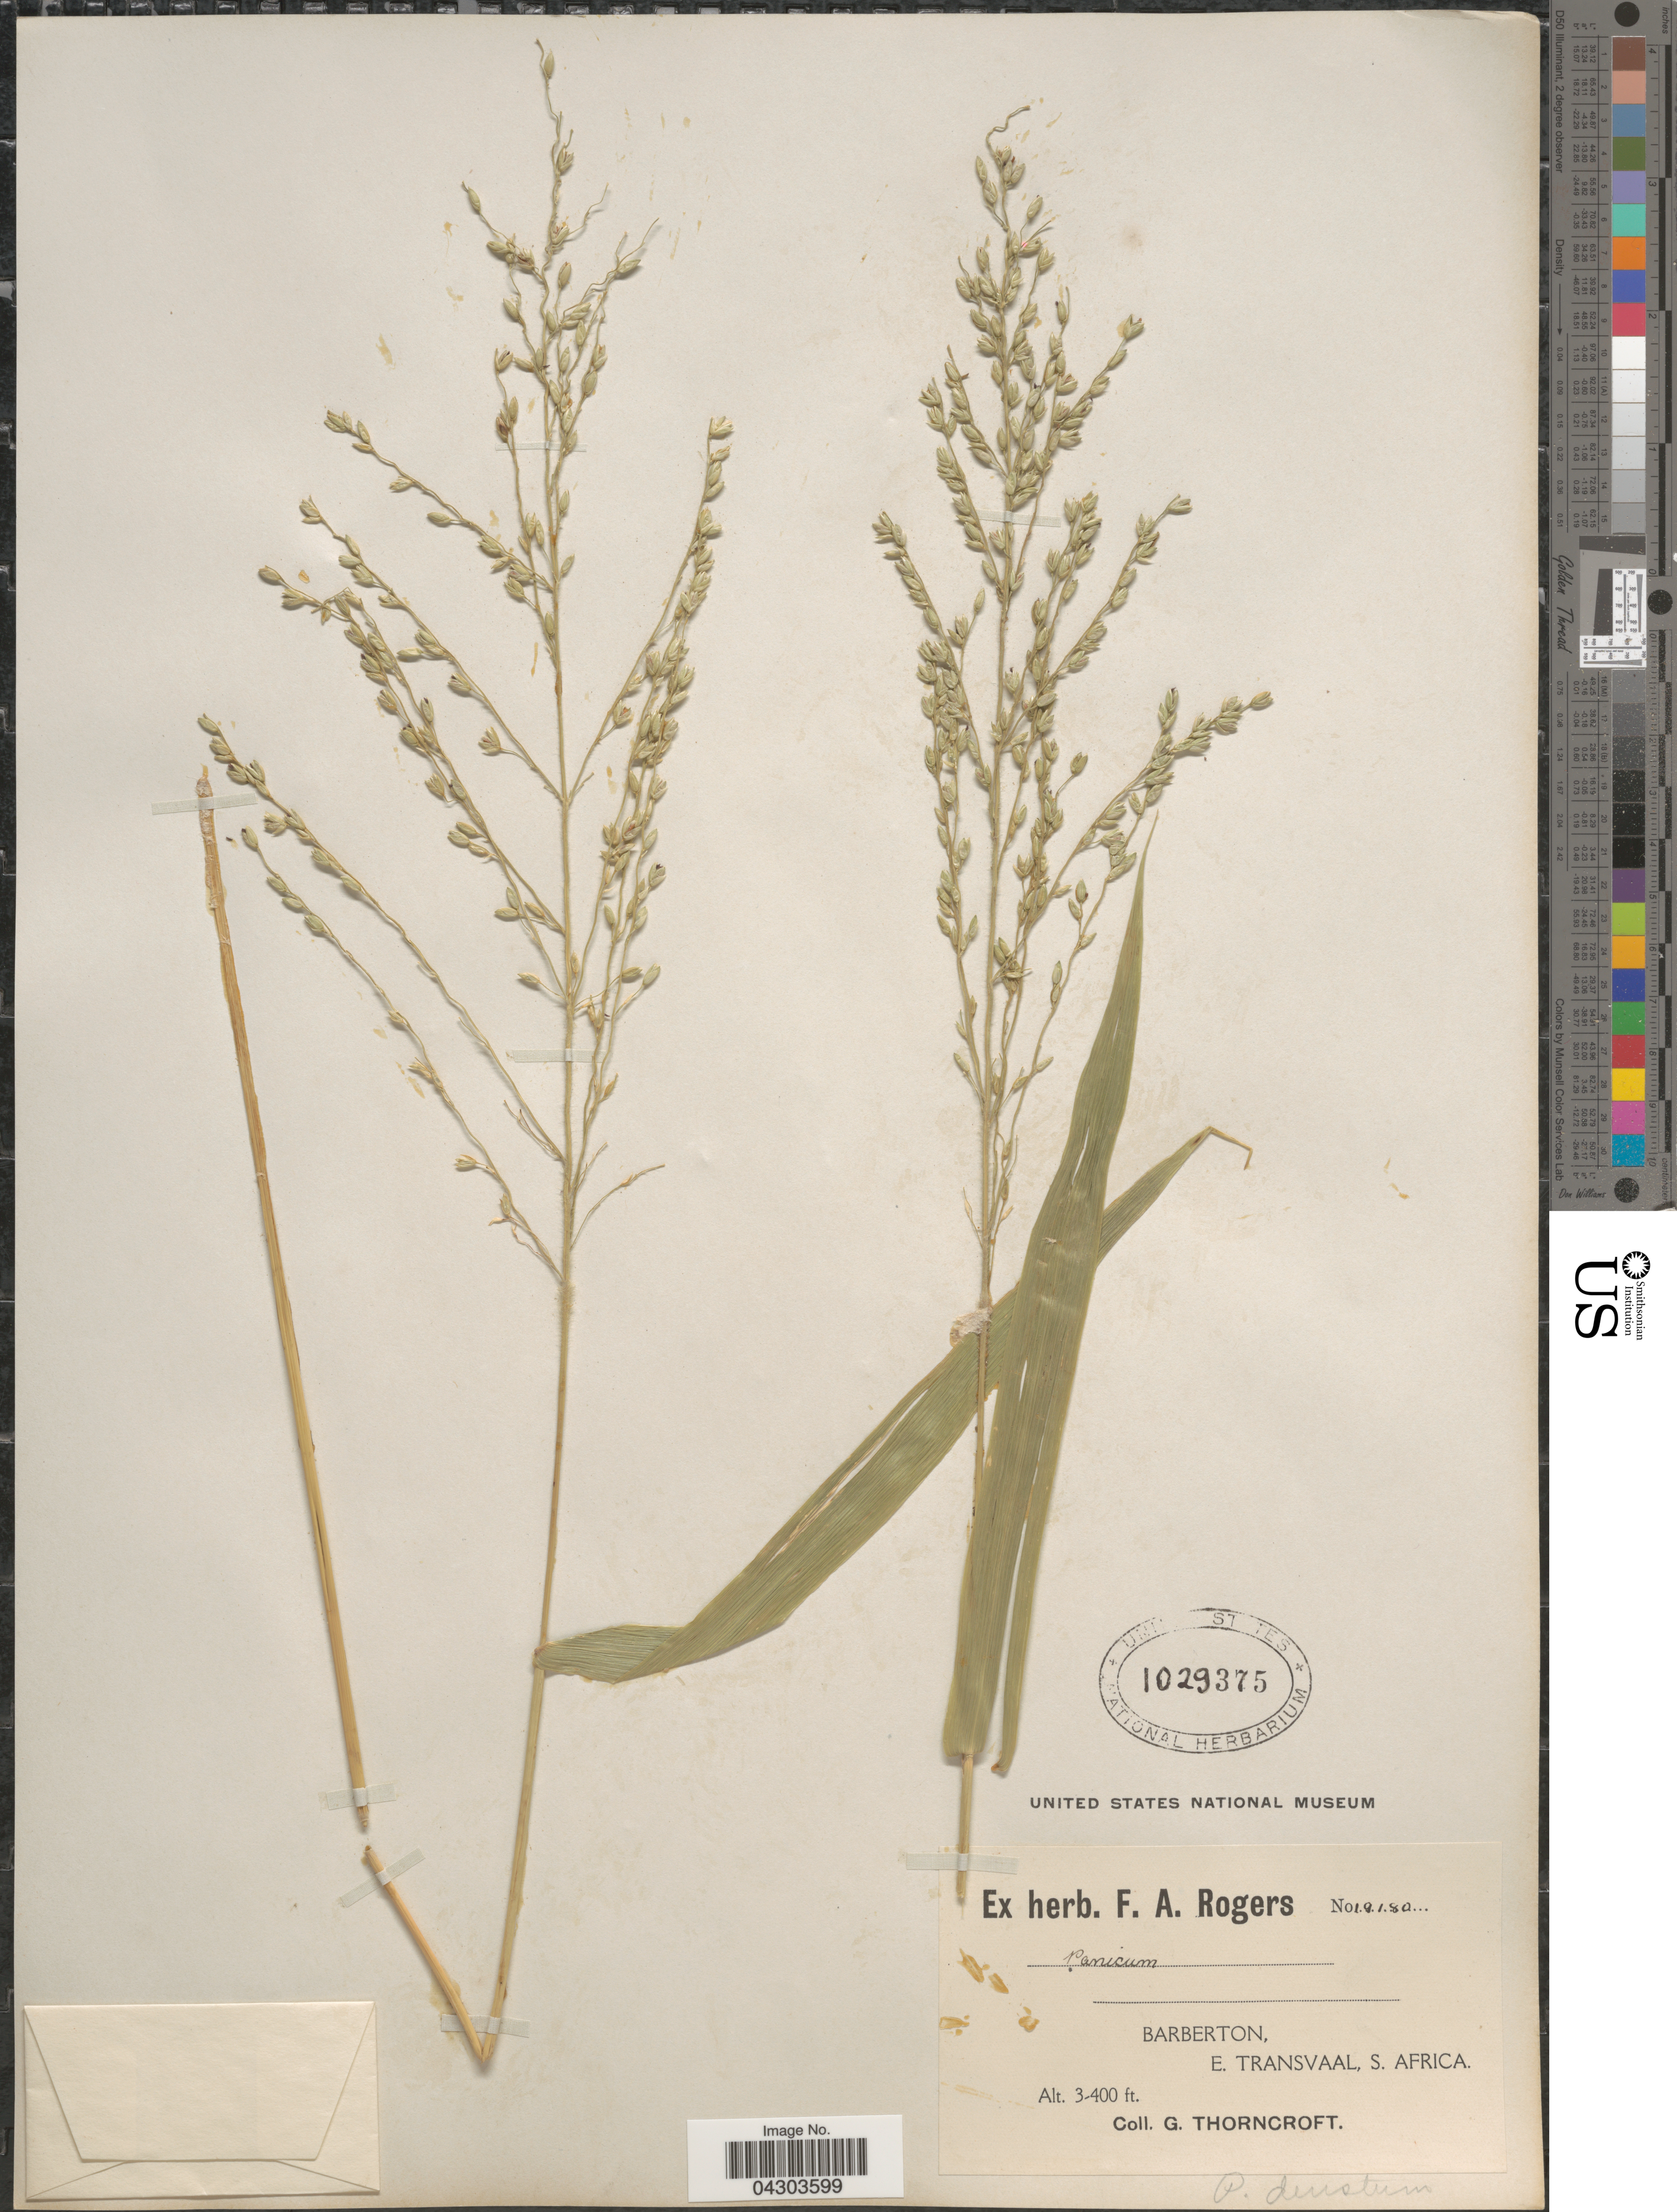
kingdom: Plantae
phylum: Tracheophyta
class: Liliopsida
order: Poales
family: Poaceae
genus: Panicum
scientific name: Panicum deustum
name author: Thunb.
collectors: G. Thorncroft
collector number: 19180*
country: South Africa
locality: Barberton, E. Transvaal.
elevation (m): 91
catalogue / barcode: US 1029375